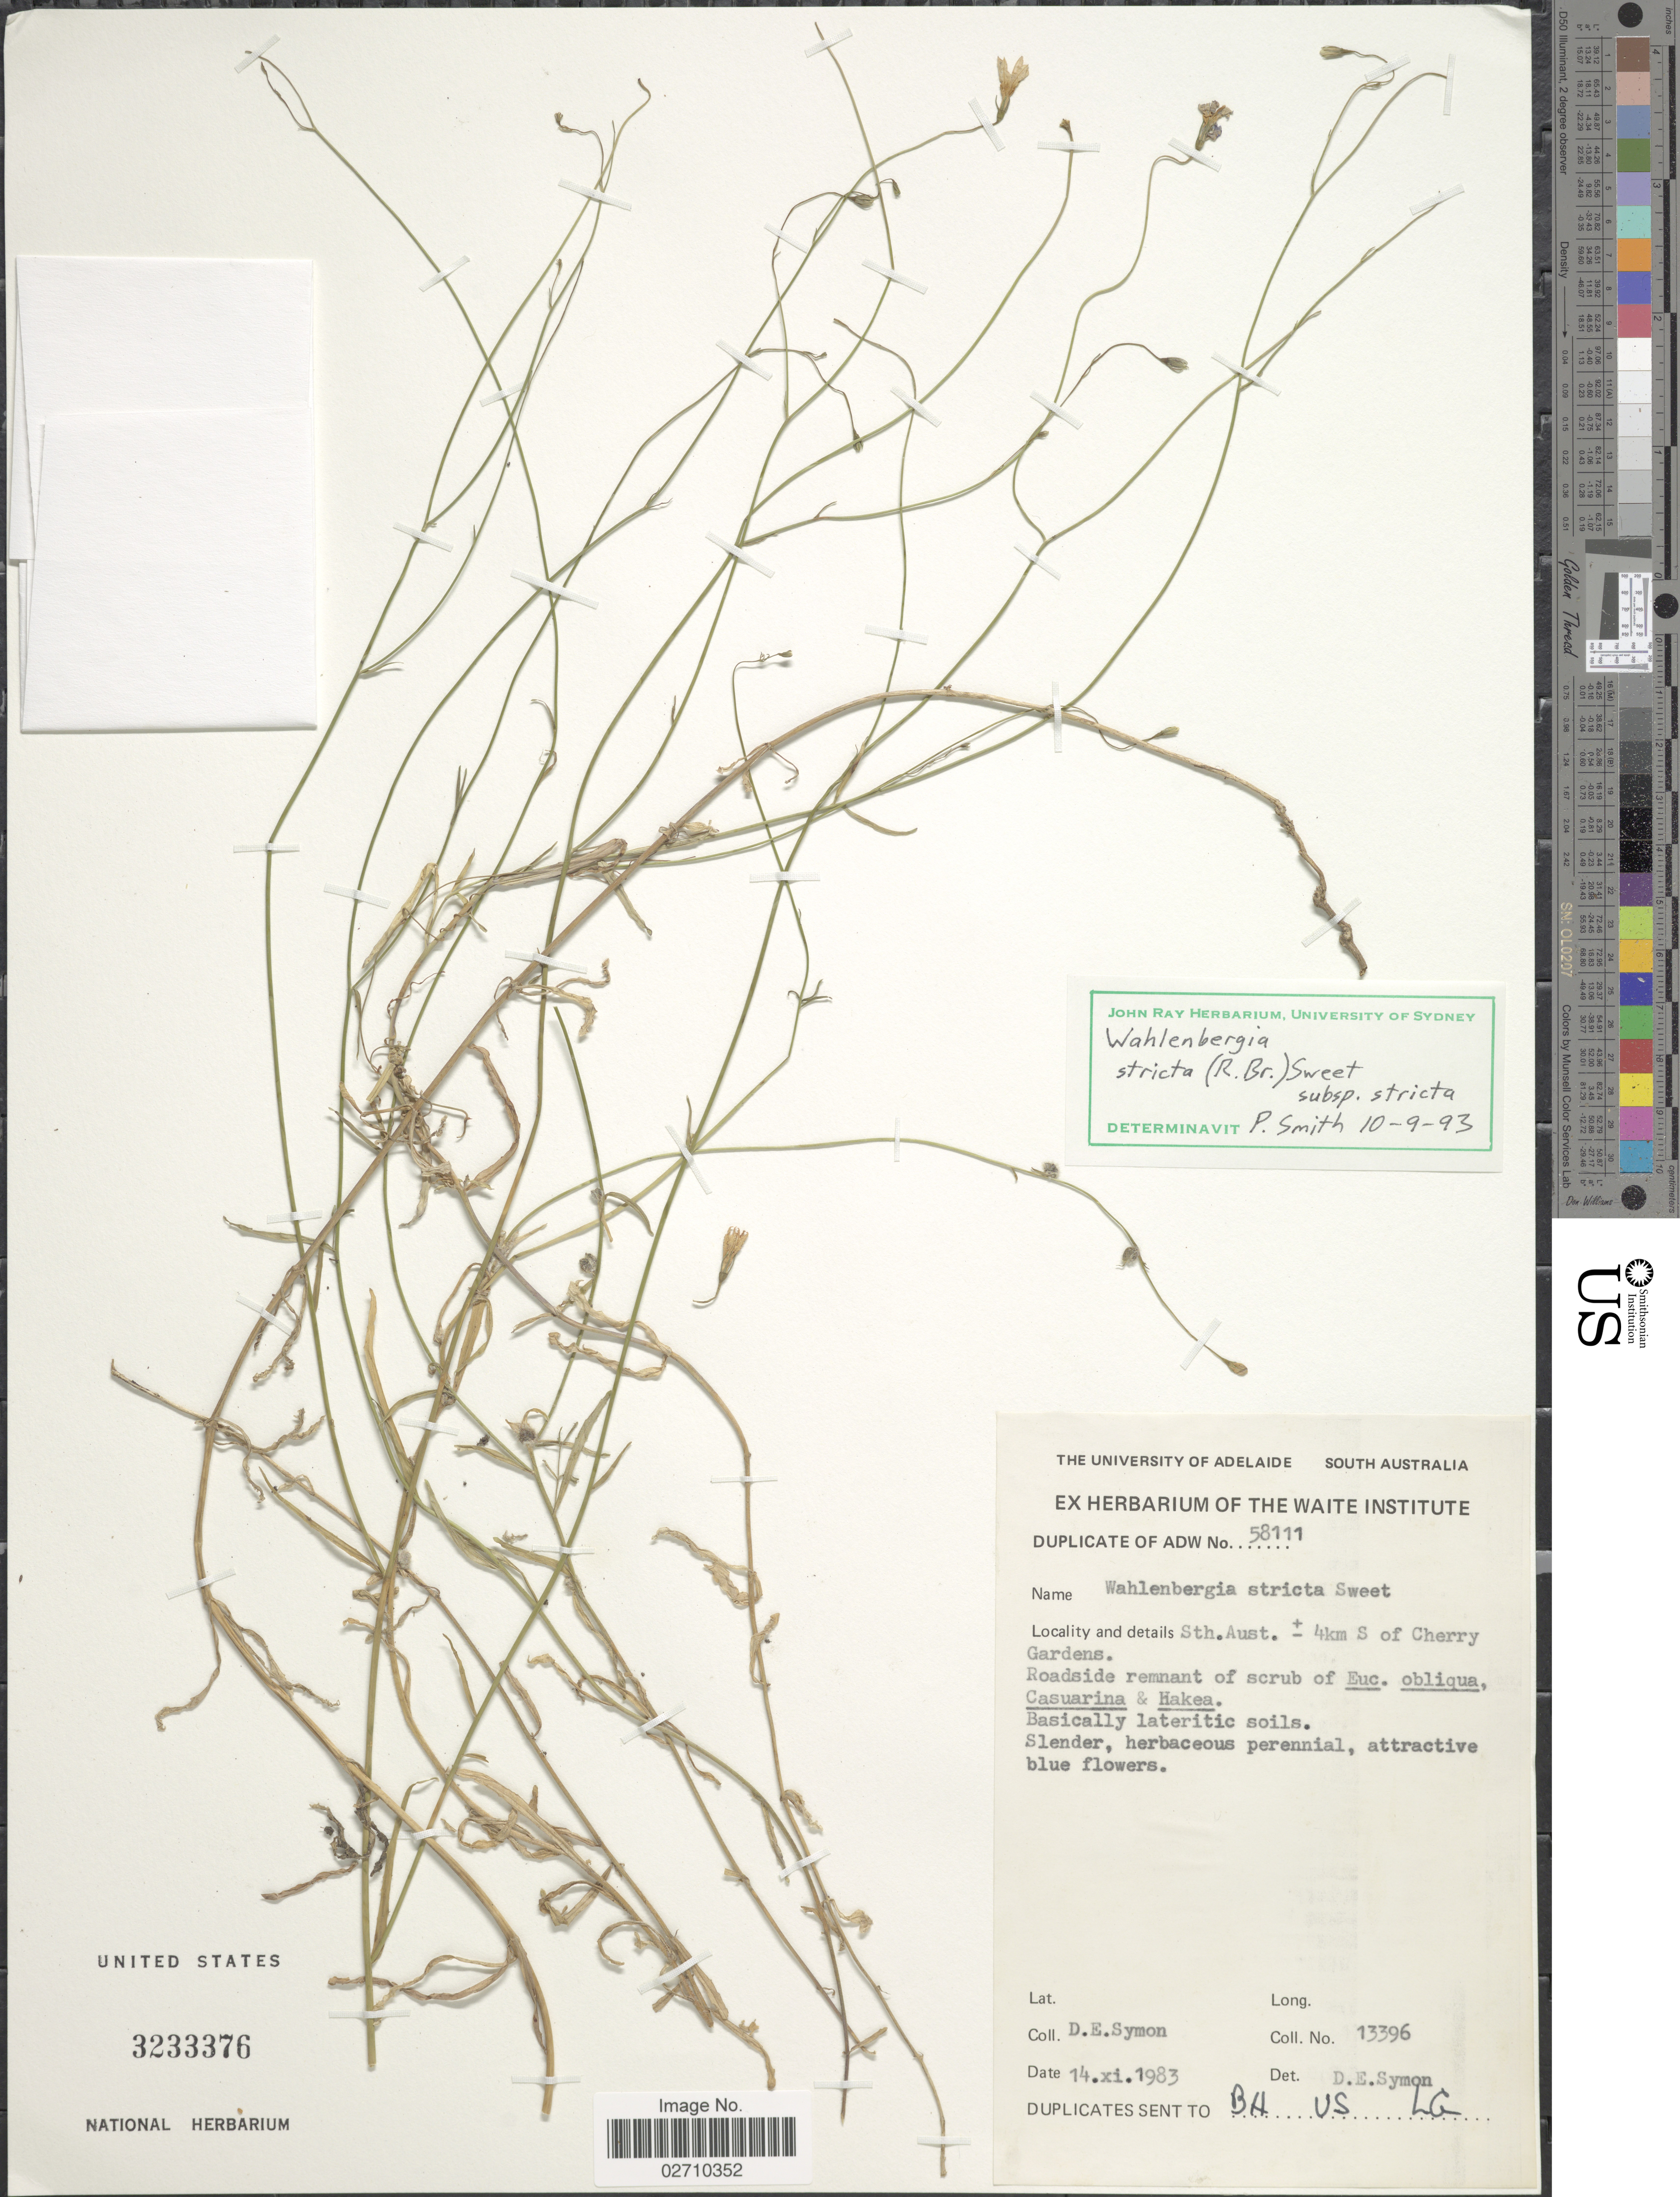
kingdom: Plantae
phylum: Tracheophyta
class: Magnoliopsida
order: Asterales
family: Campanulaceae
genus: Wahlenbergia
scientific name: Wahlenbergia stricta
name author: (R. Br.) Sweet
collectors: D. Symon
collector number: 13396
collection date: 1983-11-14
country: Australia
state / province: South Australia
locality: Sth. Aust. ± 4km S of Cherry Gardens.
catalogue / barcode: US 3233376